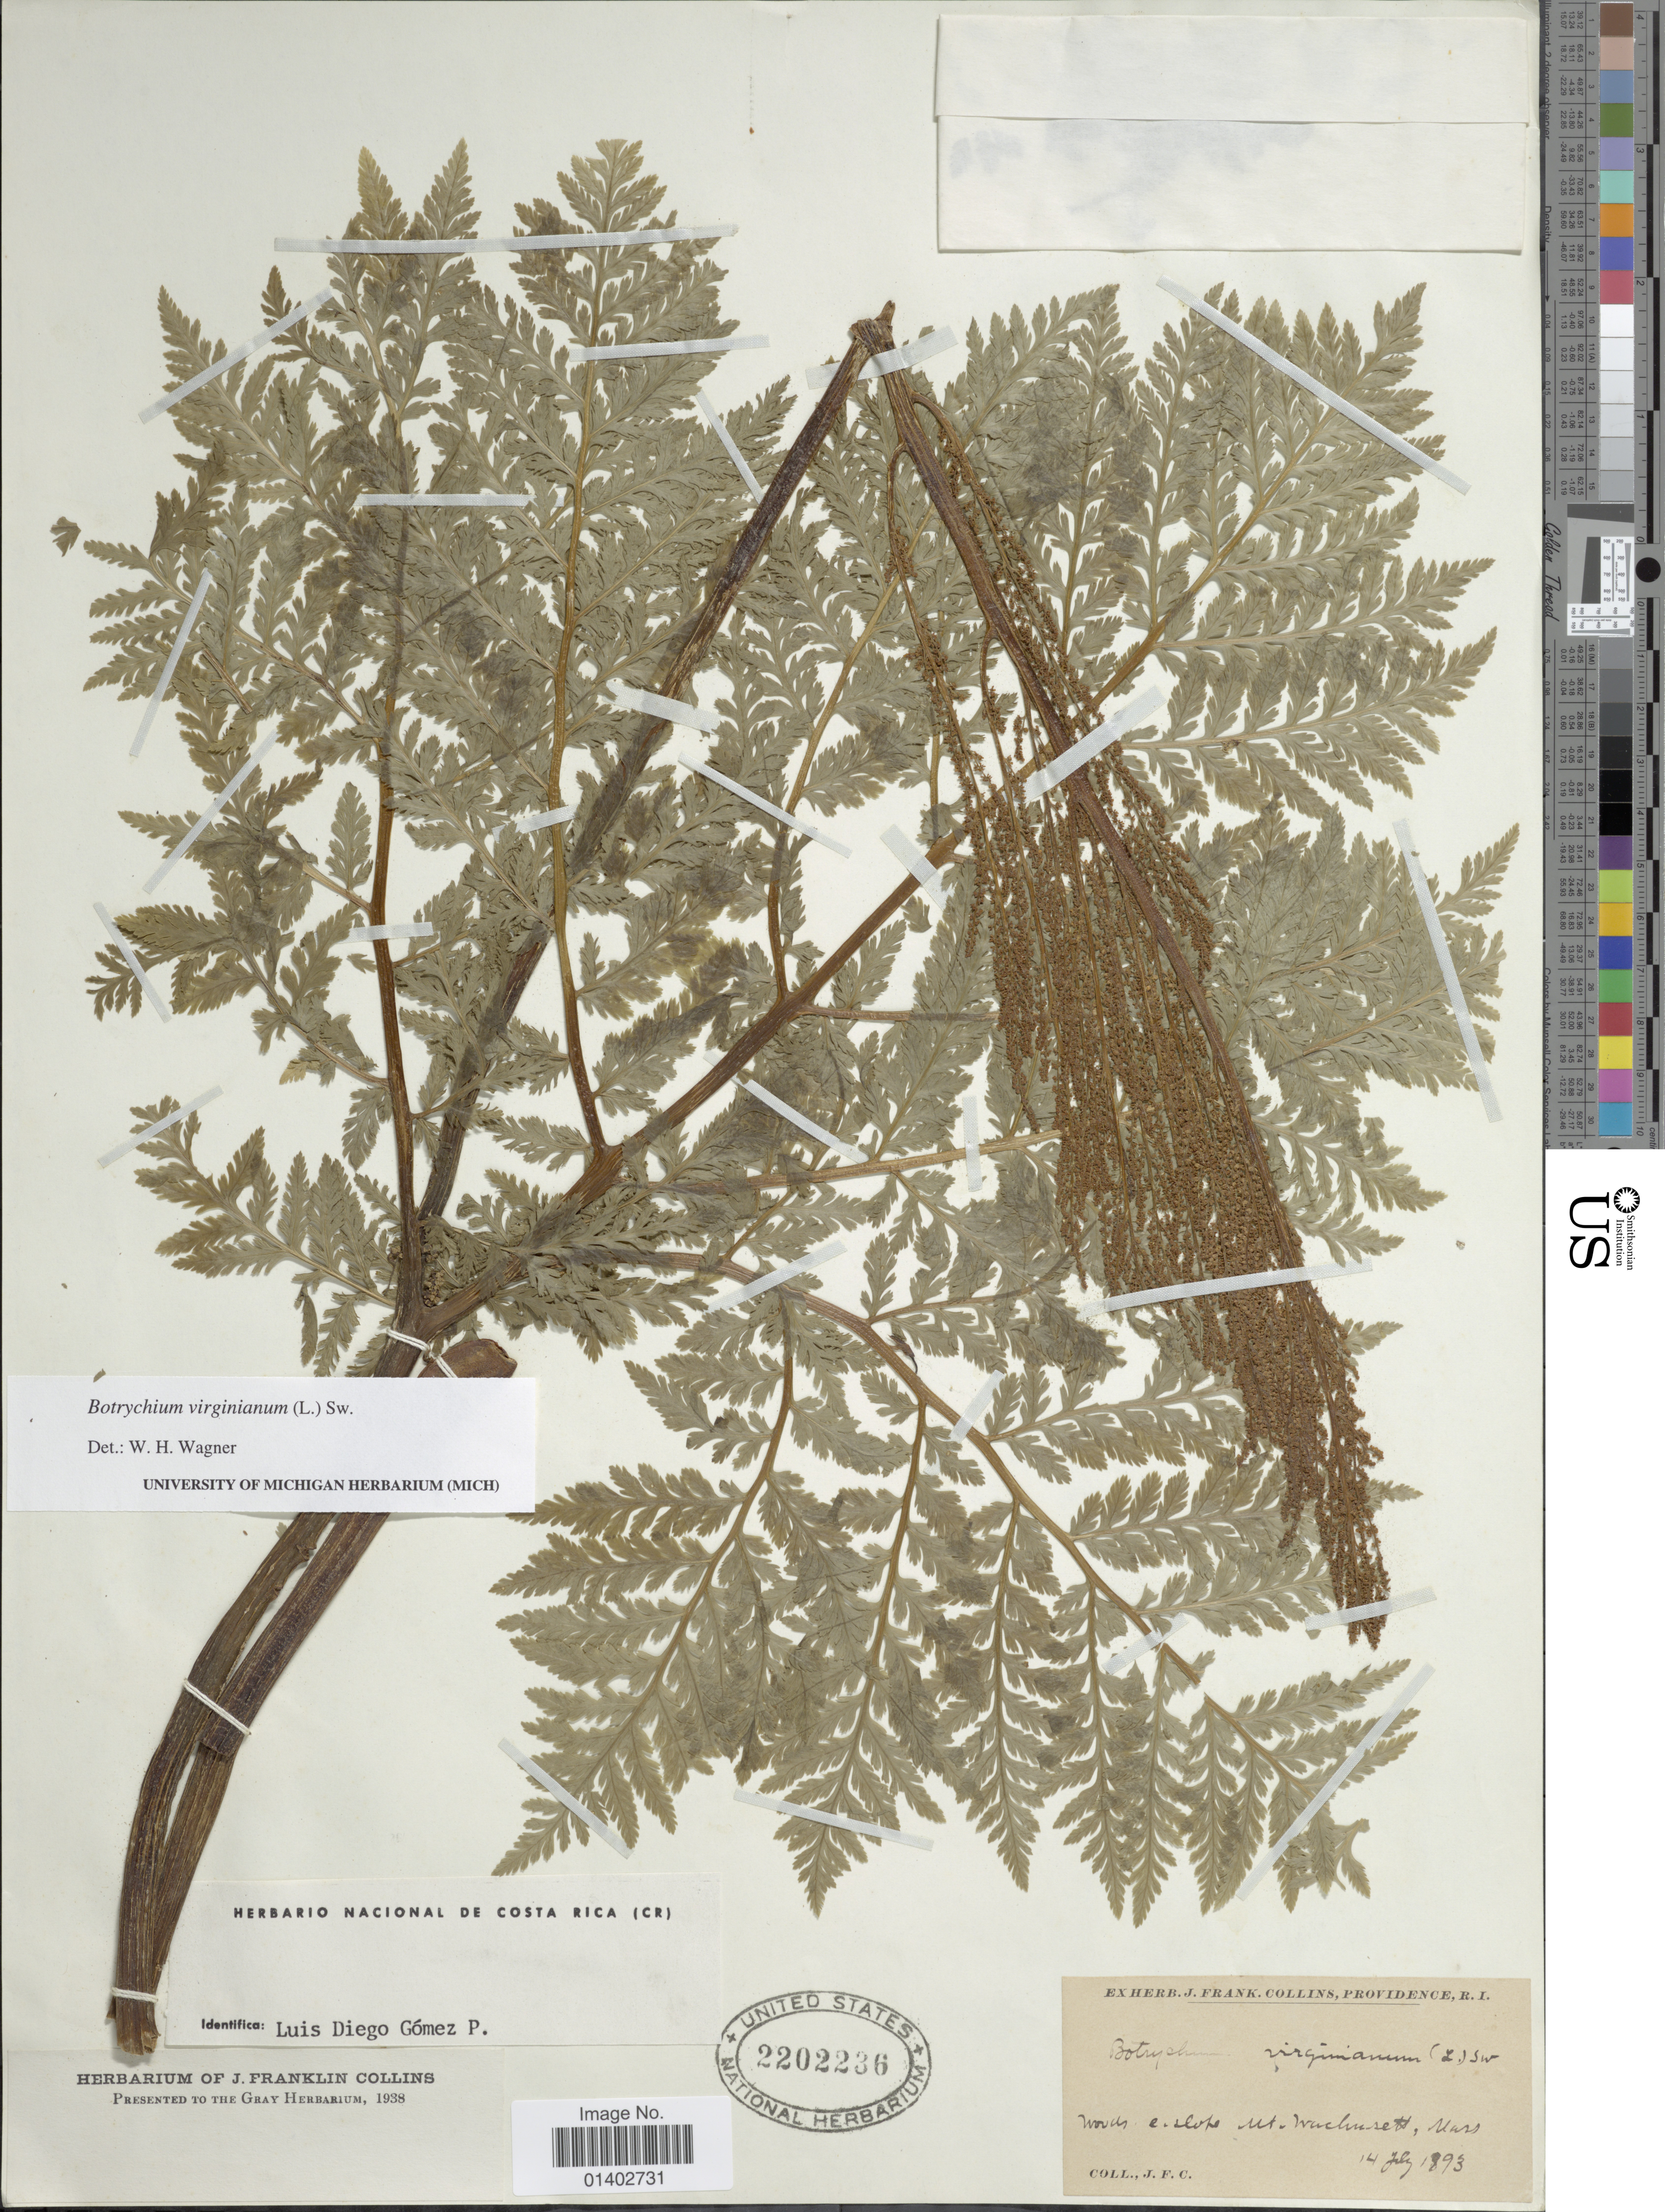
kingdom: Plantae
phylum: Tracheophyta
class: Polypodiopsida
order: Ophioglossales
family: Ophioglossaceae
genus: Botrychium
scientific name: Botrychium virginianum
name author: (L.) Sw.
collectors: J. Collins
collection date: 1893-07-14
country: United States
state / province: Massachusetts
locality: Woods e slope Mt Machusett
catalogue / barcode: US 2202236